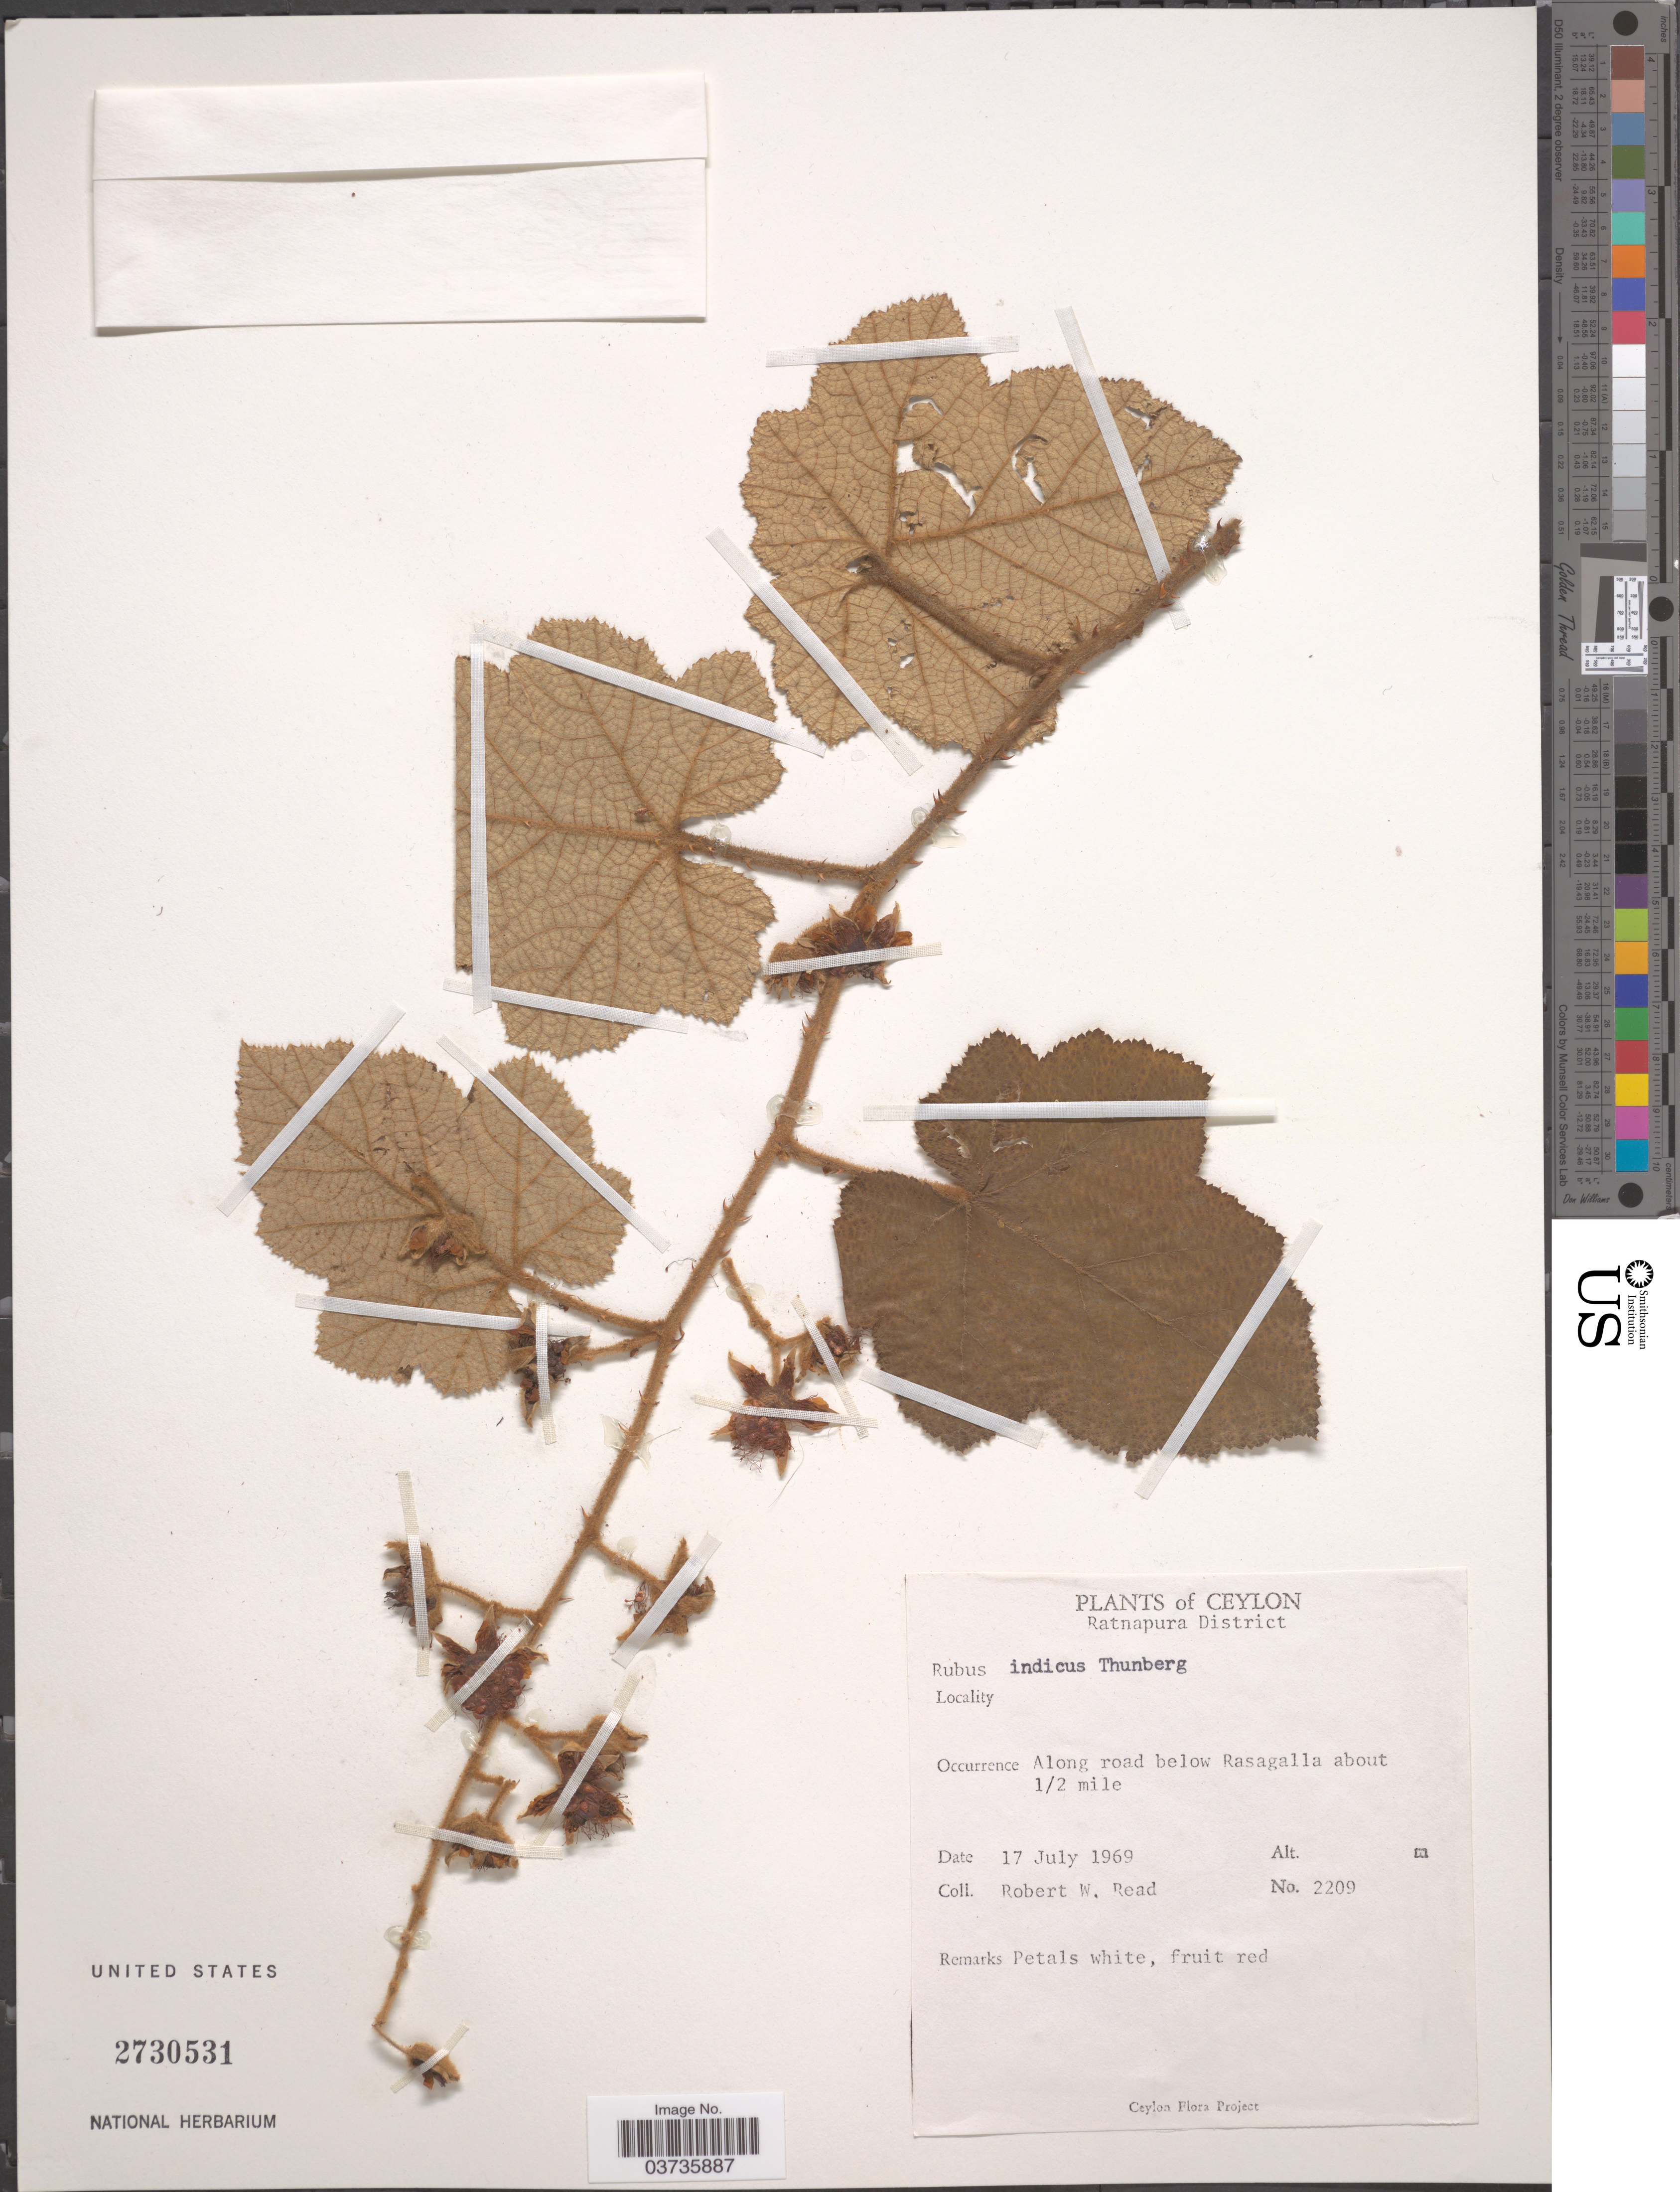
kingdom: Plantae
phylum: Tracheophyta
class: Magnoliopsida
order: Rosales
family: Rosaceae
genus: Rubus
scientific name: Rubus indicus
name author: Lesch. ex Ser.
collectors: R. W. Read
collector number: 2209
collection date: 1969-07-17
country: Sri Lanka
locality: Ceylon. Ratnapura District. Along road below Rasagalla about ½ mile.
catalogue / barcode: US 2730531